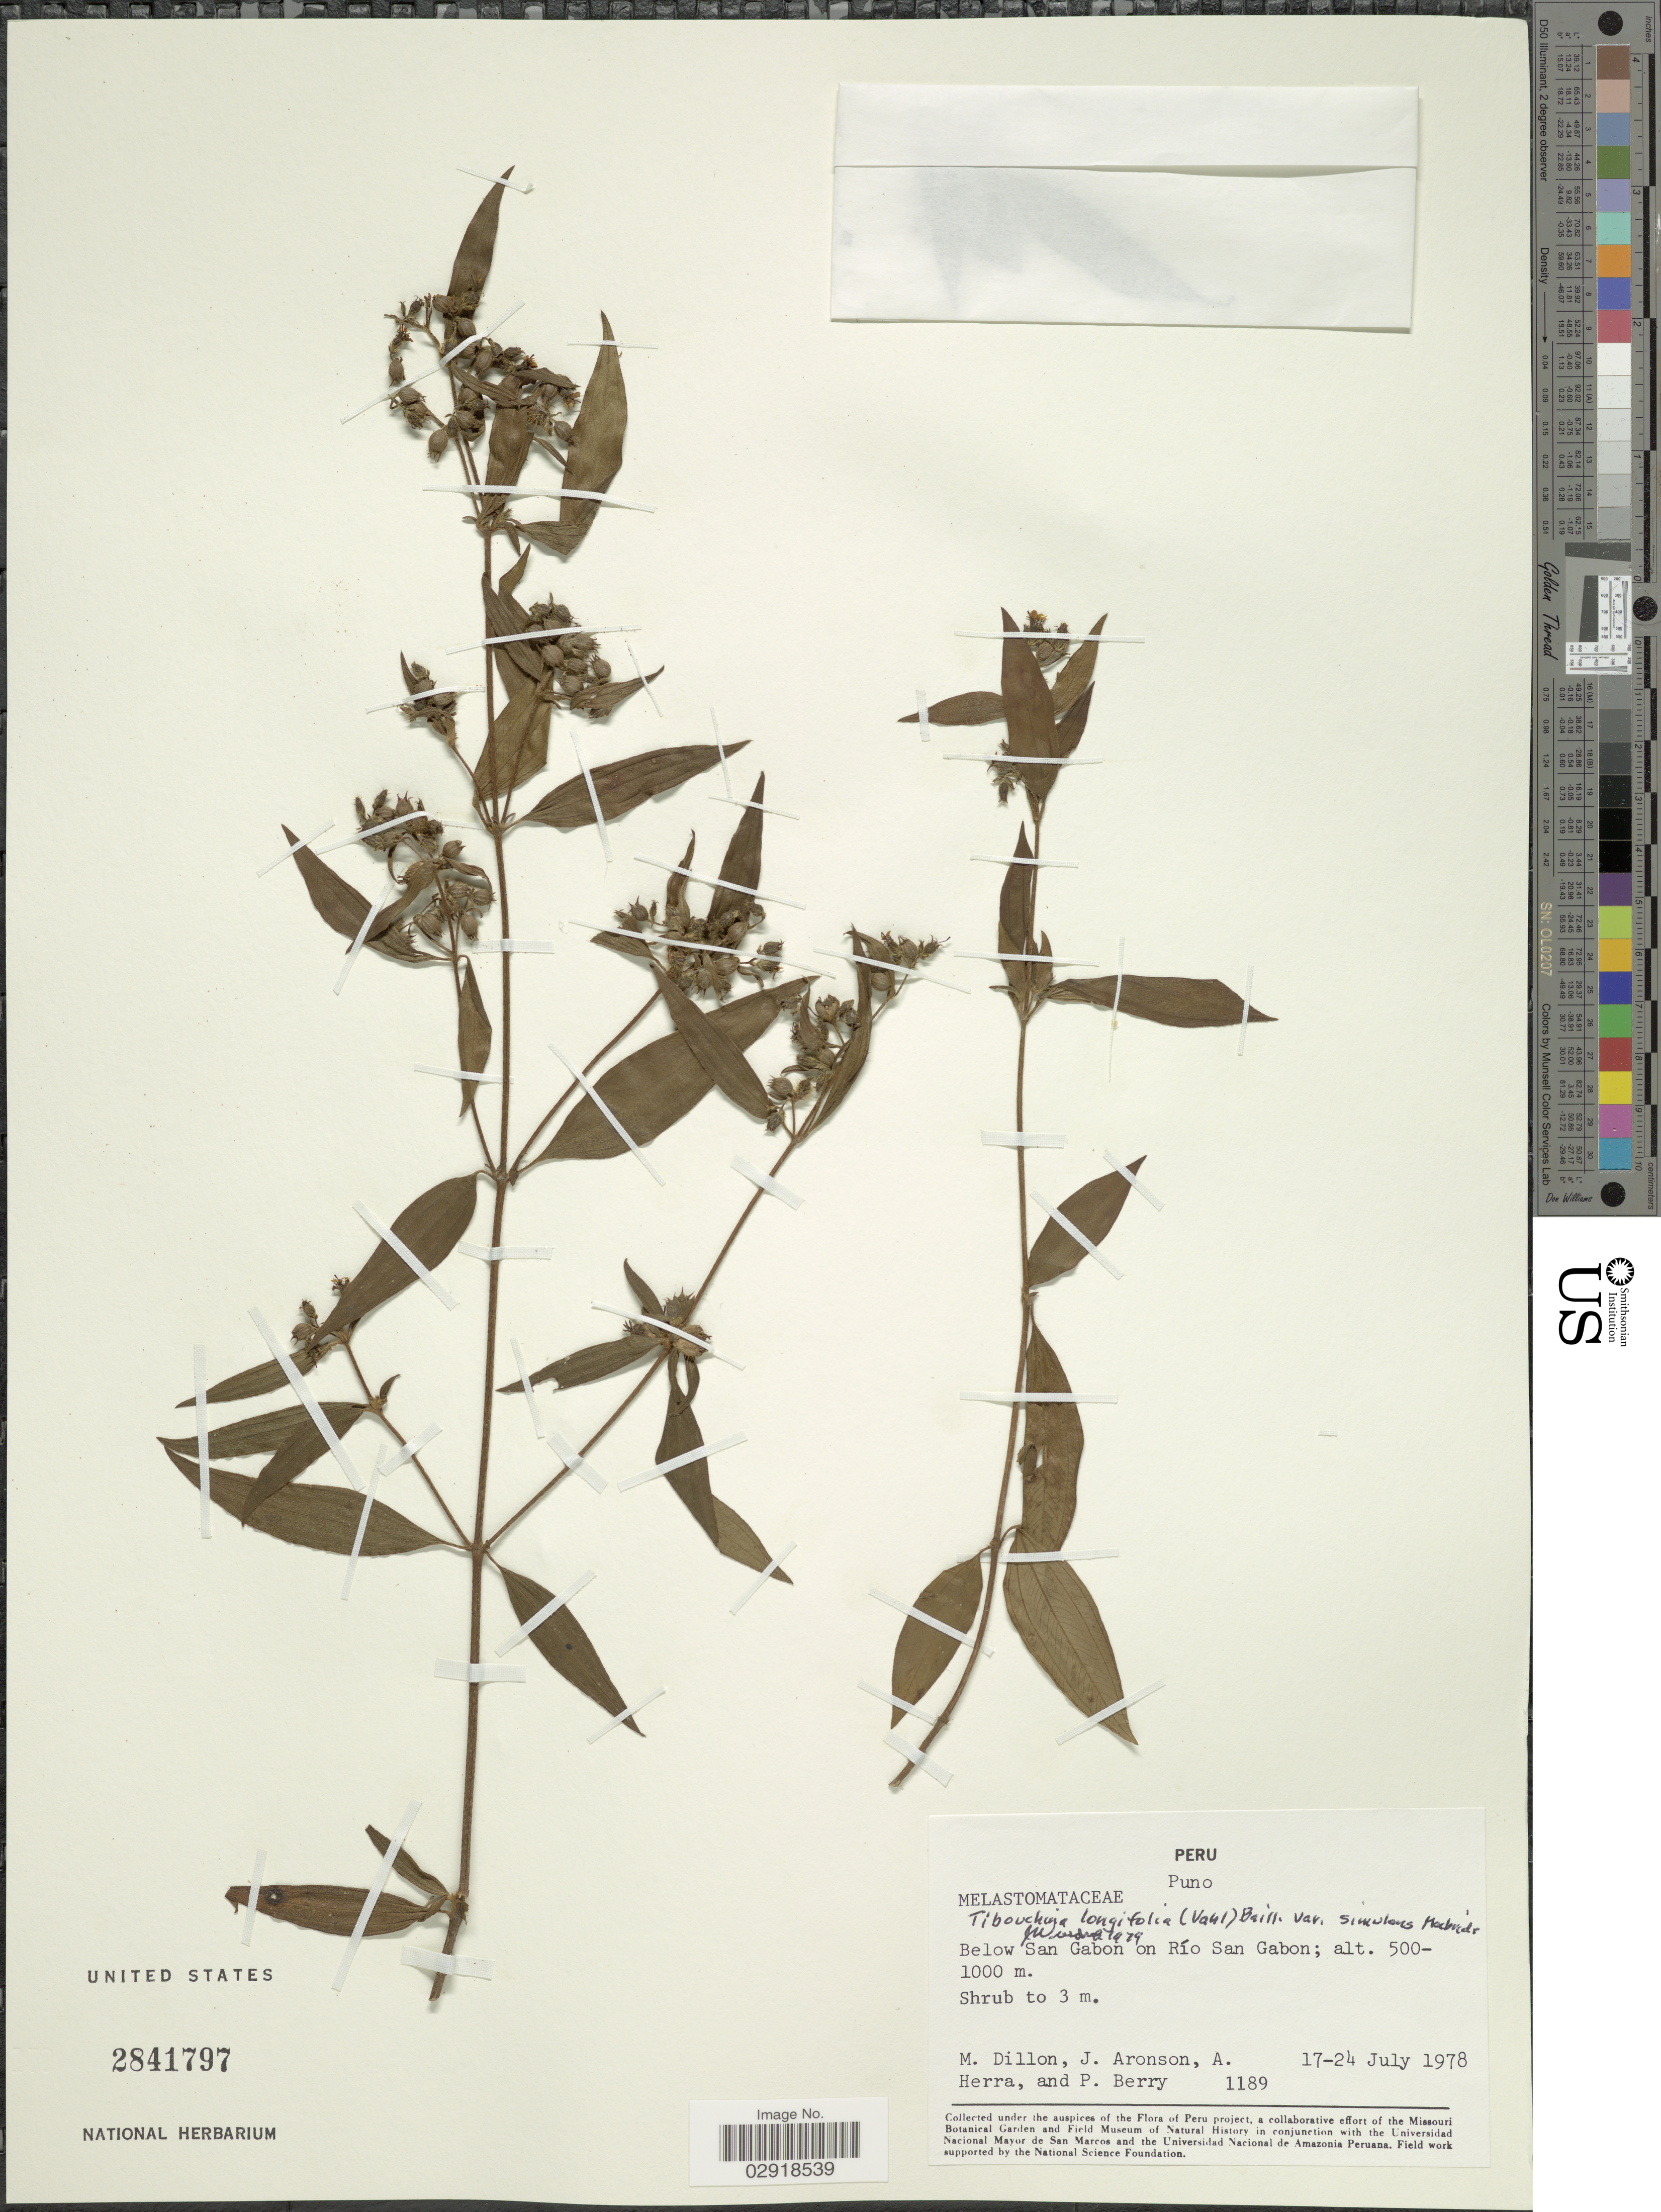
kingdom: Plantae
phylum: Tracheophyta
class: Magnoliopsida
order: Myrtales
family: Melastomataceae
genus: Chaetogastra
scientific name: Chaetogastra longifolia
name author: (Vahl) DC.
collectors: M. O. Dillon, J. Aronson, A. Herra & P. Berry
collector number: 1189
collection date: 1978-07-17/1978-07-24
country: Peru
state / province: Puno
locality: Below San Gabon on Río San Gabon.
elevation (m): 500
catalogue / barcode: US 2841797